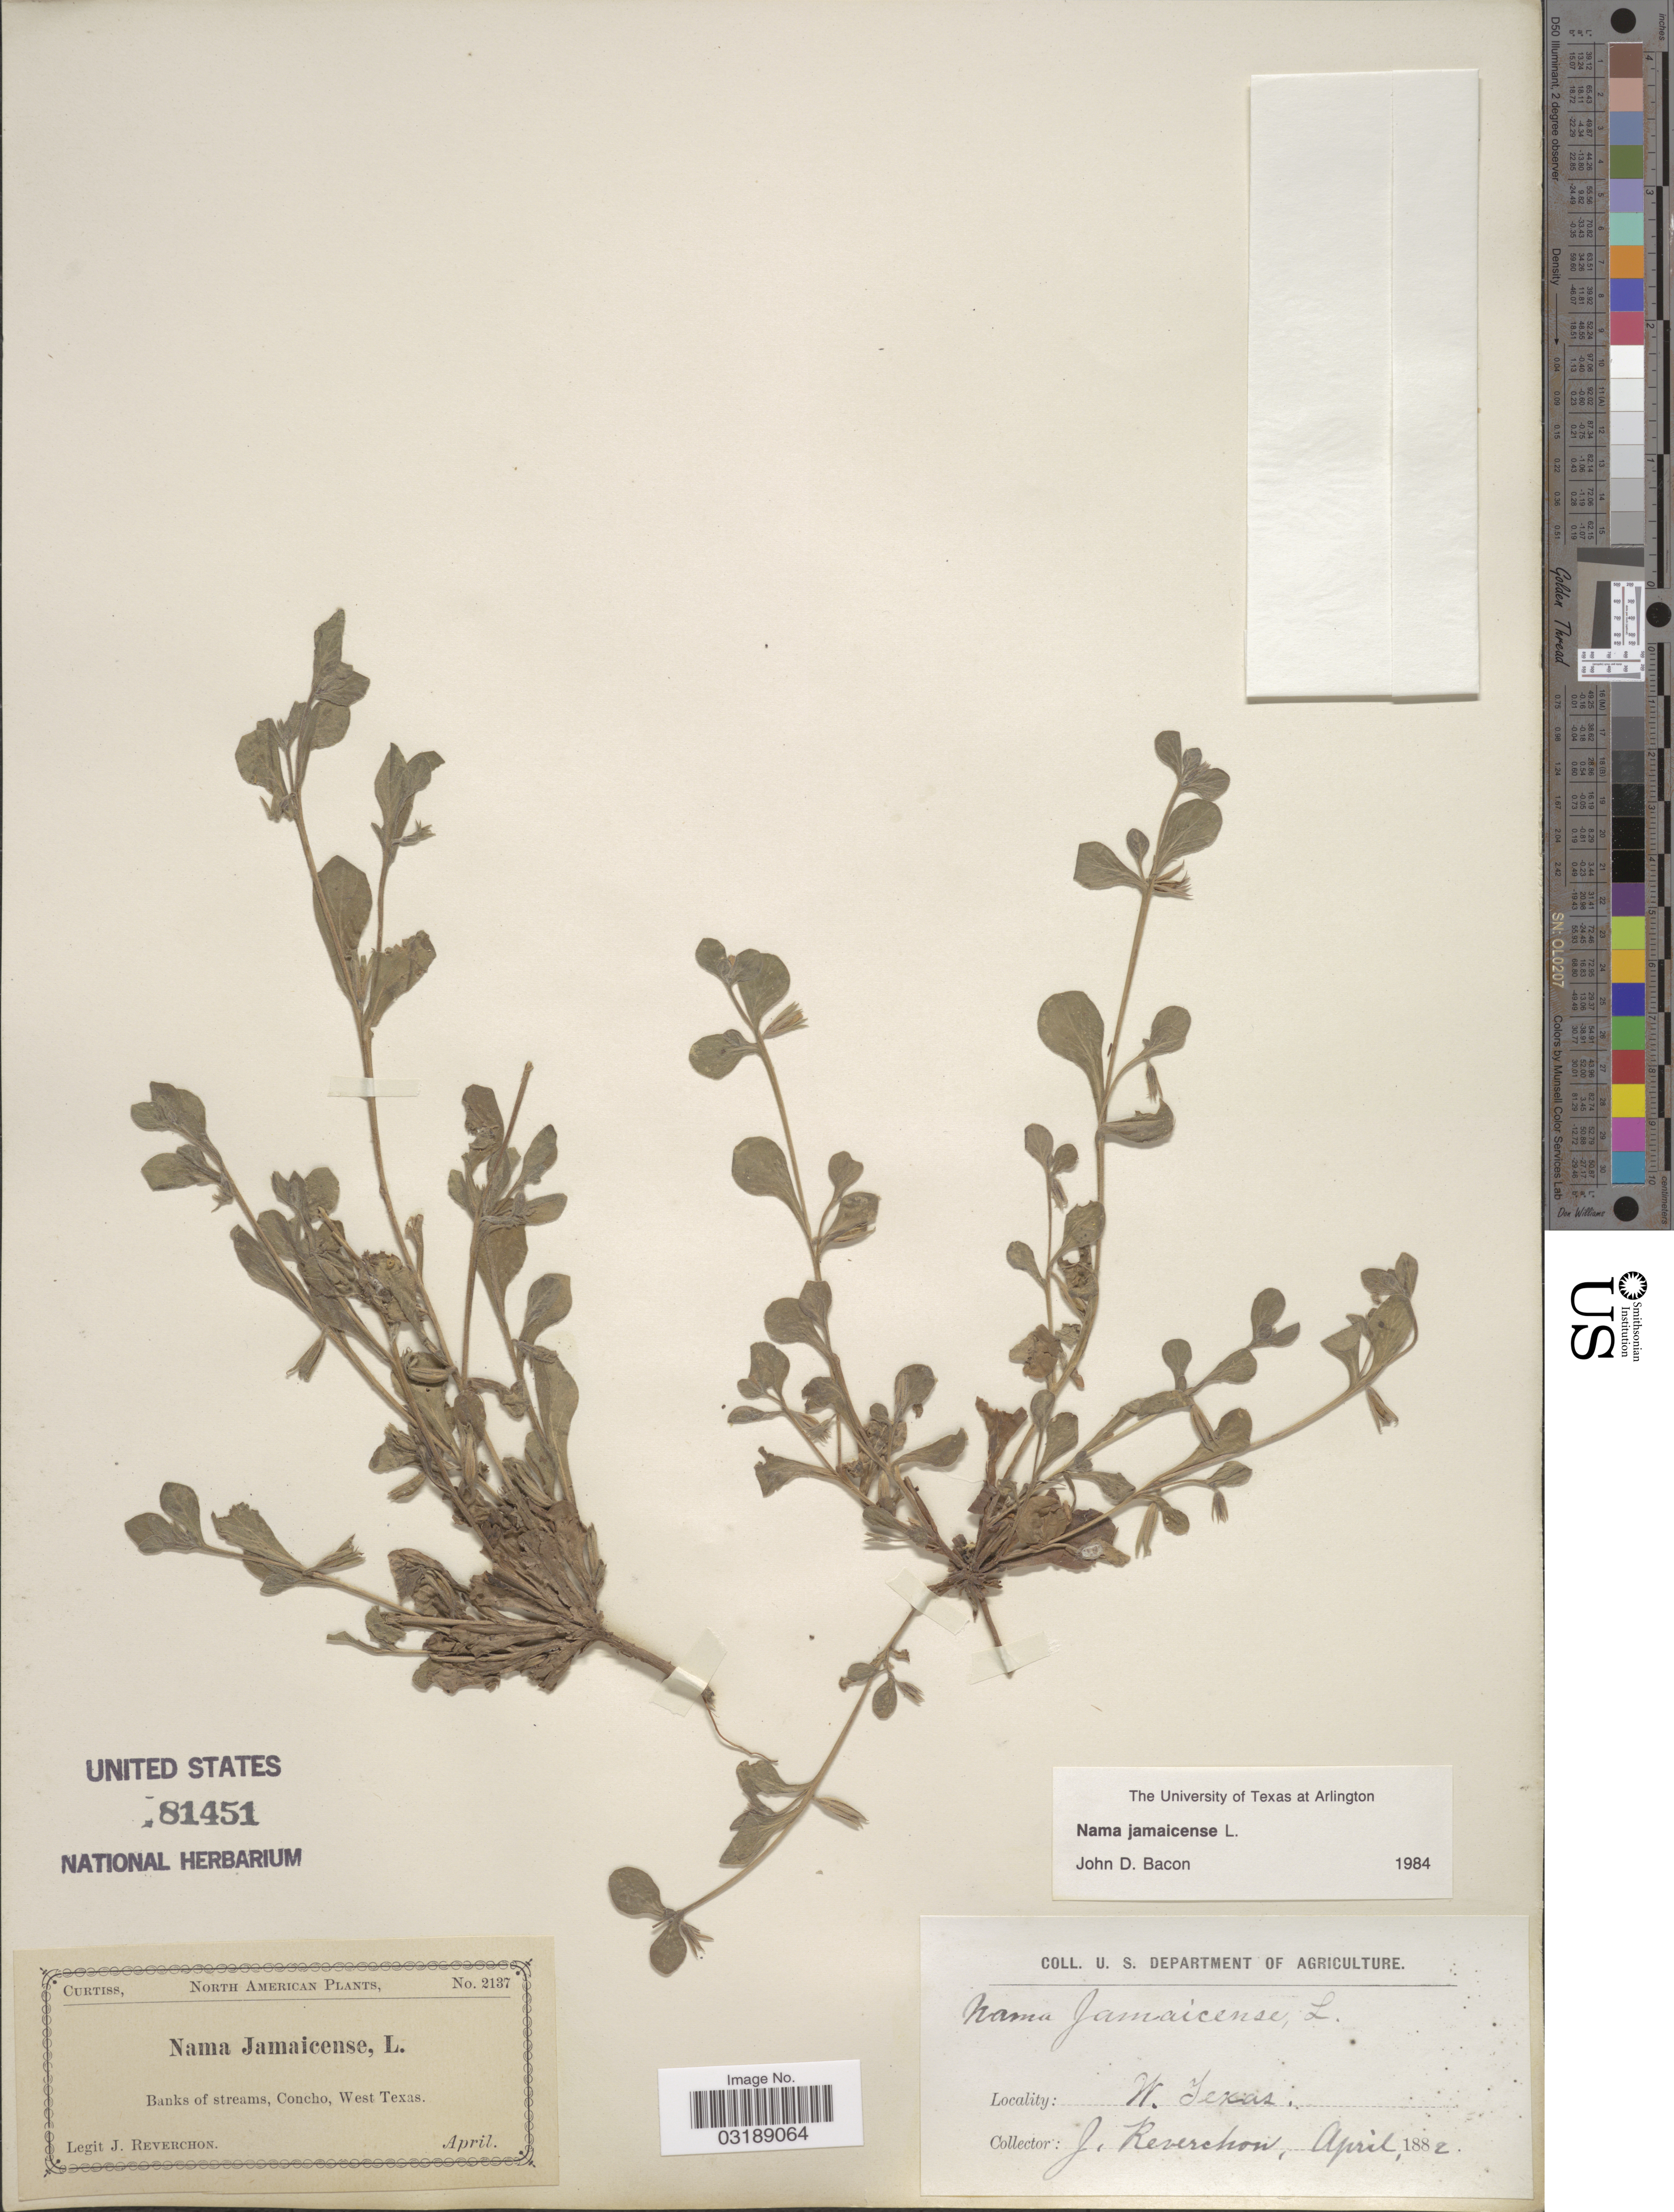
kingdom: Plantae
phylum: Tracheophyta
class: Magnoliopsida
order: Boraginales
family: Namaceae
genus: Nama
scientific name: Nama jamaicensis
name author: L.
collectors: J. Reverchon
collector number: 2137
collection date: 1882-04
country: United States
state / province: Texas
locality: Banks of streams, Concho, West Texas.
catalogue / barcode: US 81451